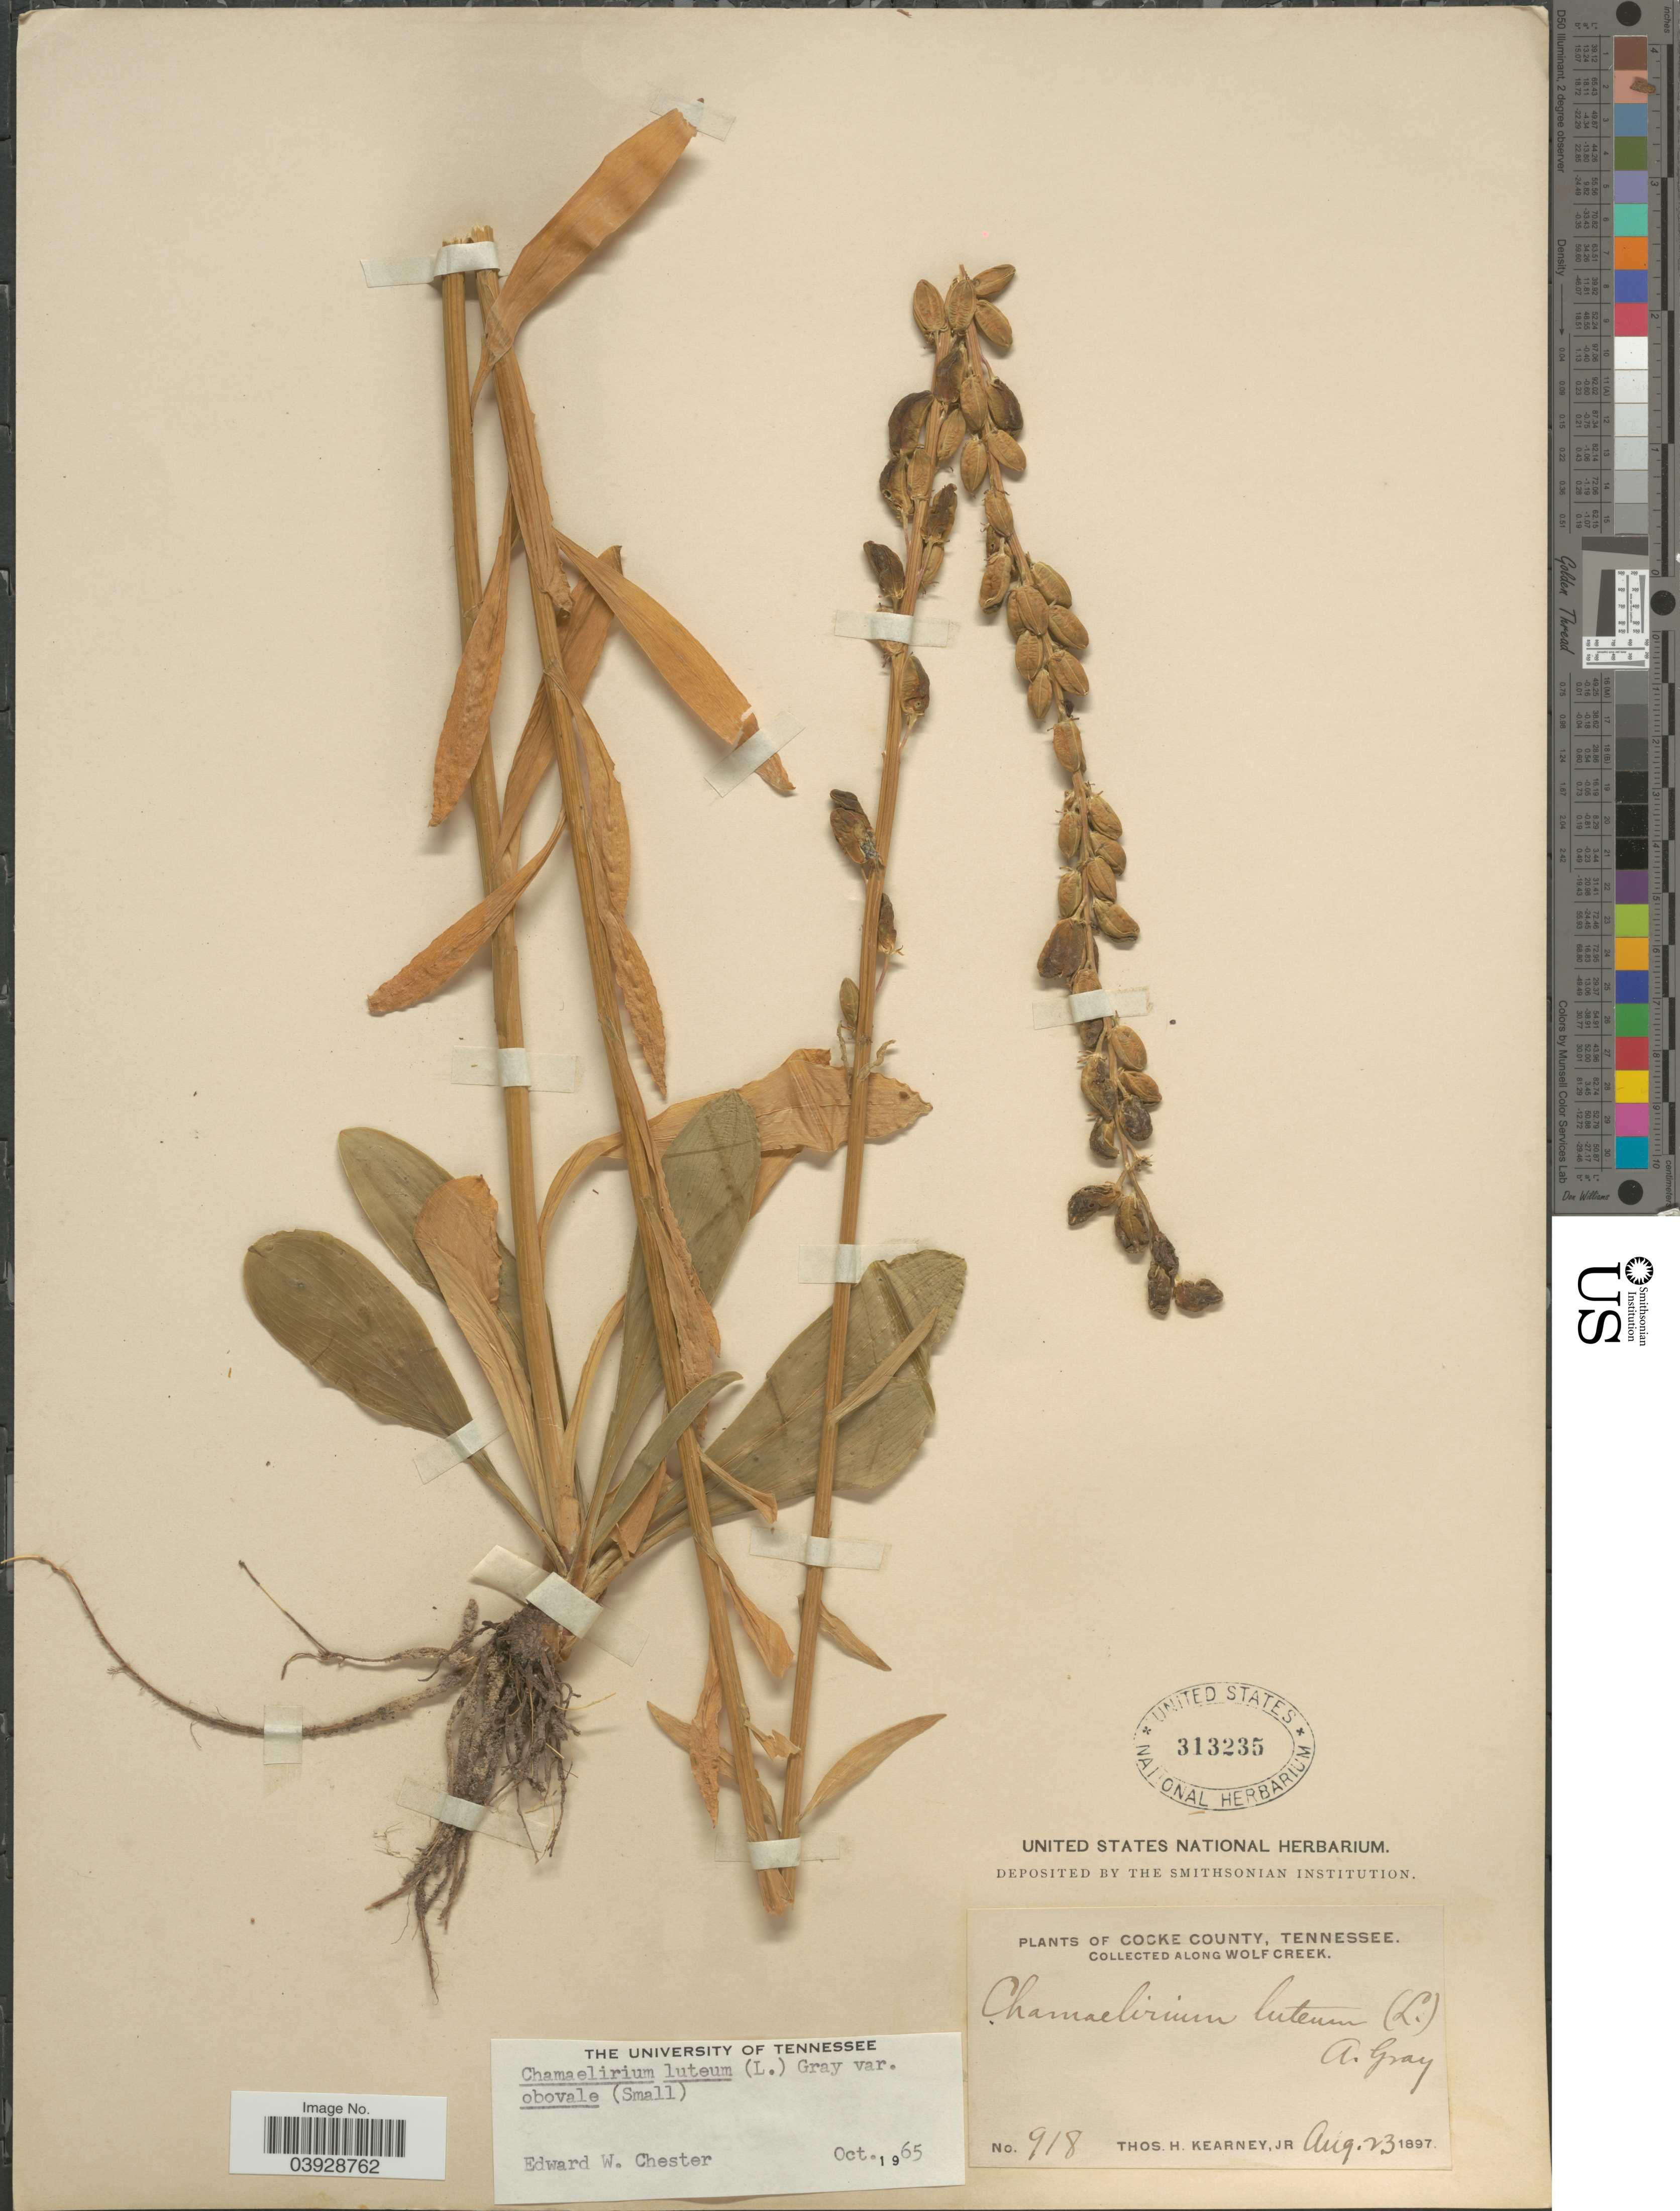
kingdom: Plantae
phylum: Tracheophyta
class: Liliopsida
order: Liliales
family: Melanthiaceae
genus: Chamaelirium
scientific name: Chamaelirium luteum var. obovale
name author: (Small) ined.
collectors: T. H. Kearney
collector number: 918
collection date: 1897-08-23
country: United States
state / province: Tennessee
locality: Cocke County. Along Wolf Creek.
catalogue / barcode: US 313235